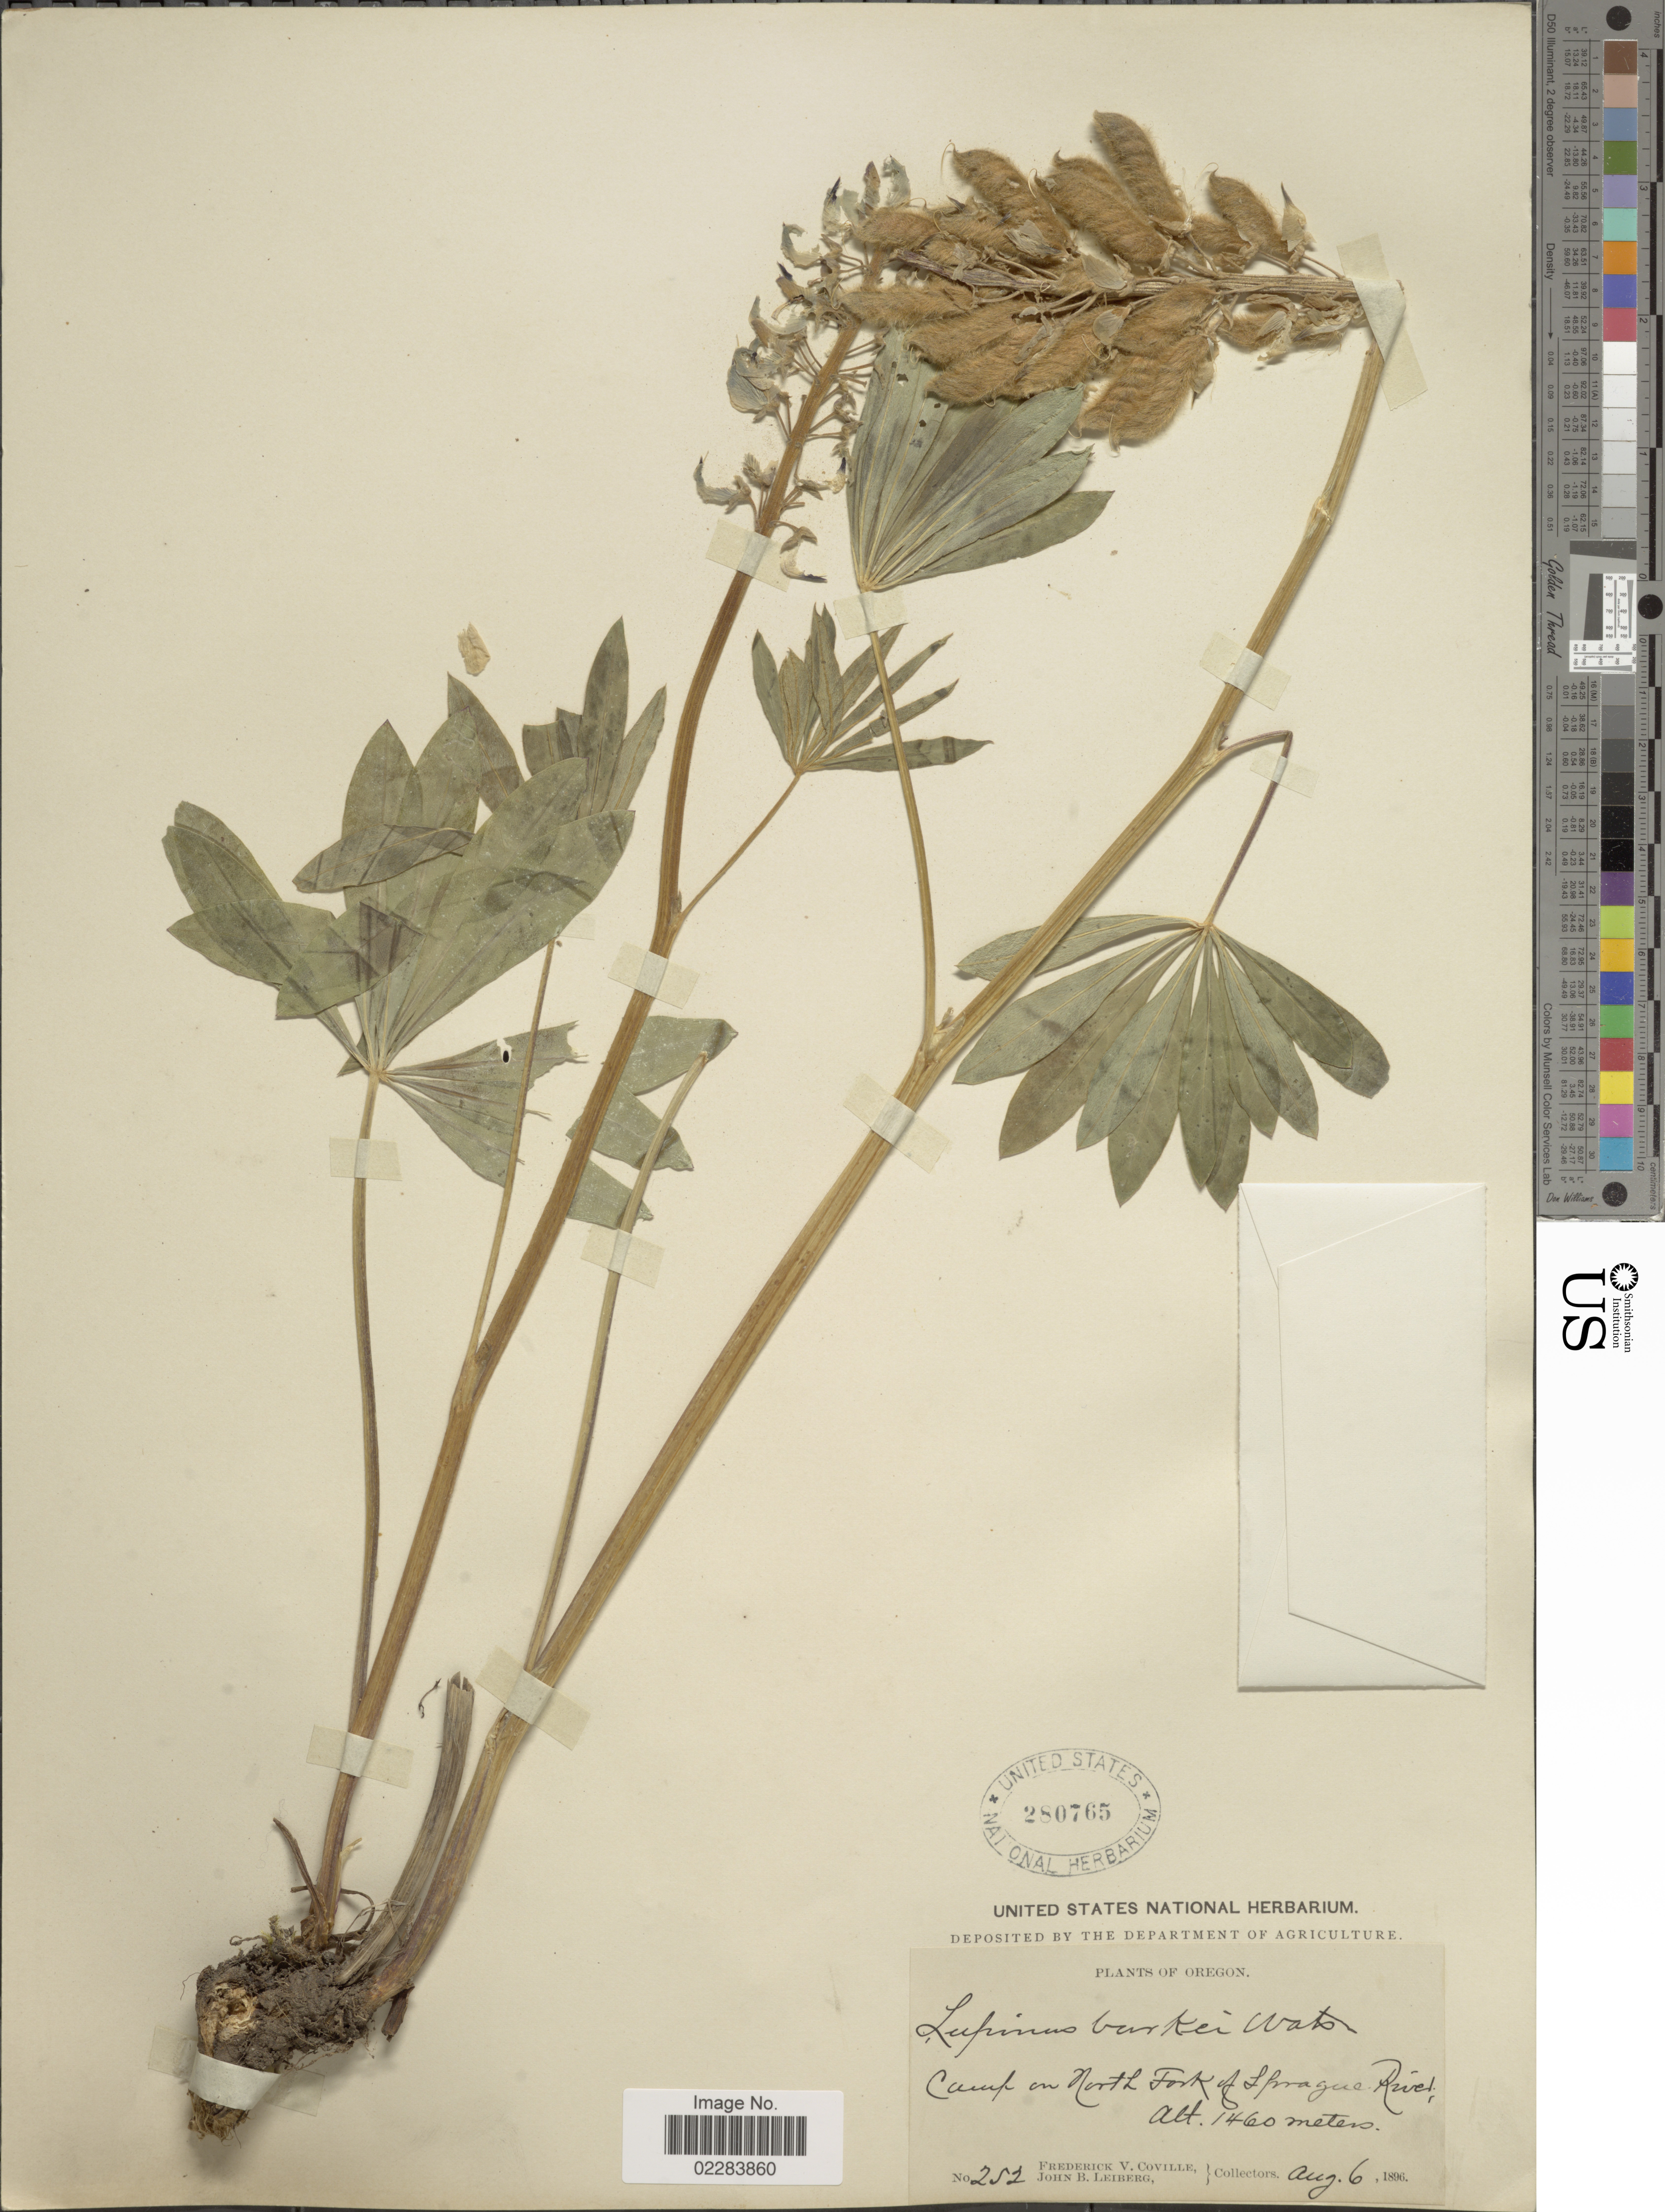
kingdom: Plantae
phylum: Tracheophyta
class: Magnoliopsida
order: Fabales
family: Fabaceae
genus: Lupinus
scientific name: Lupinus apodotropis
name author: A. Heller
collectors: F. V. Coville & J. B. Leiberg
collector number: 252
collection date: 1896-08-06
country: United States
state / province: Oregon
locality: Camp on North Fork of Sprague River.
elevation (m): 1460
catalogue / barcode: US 280765